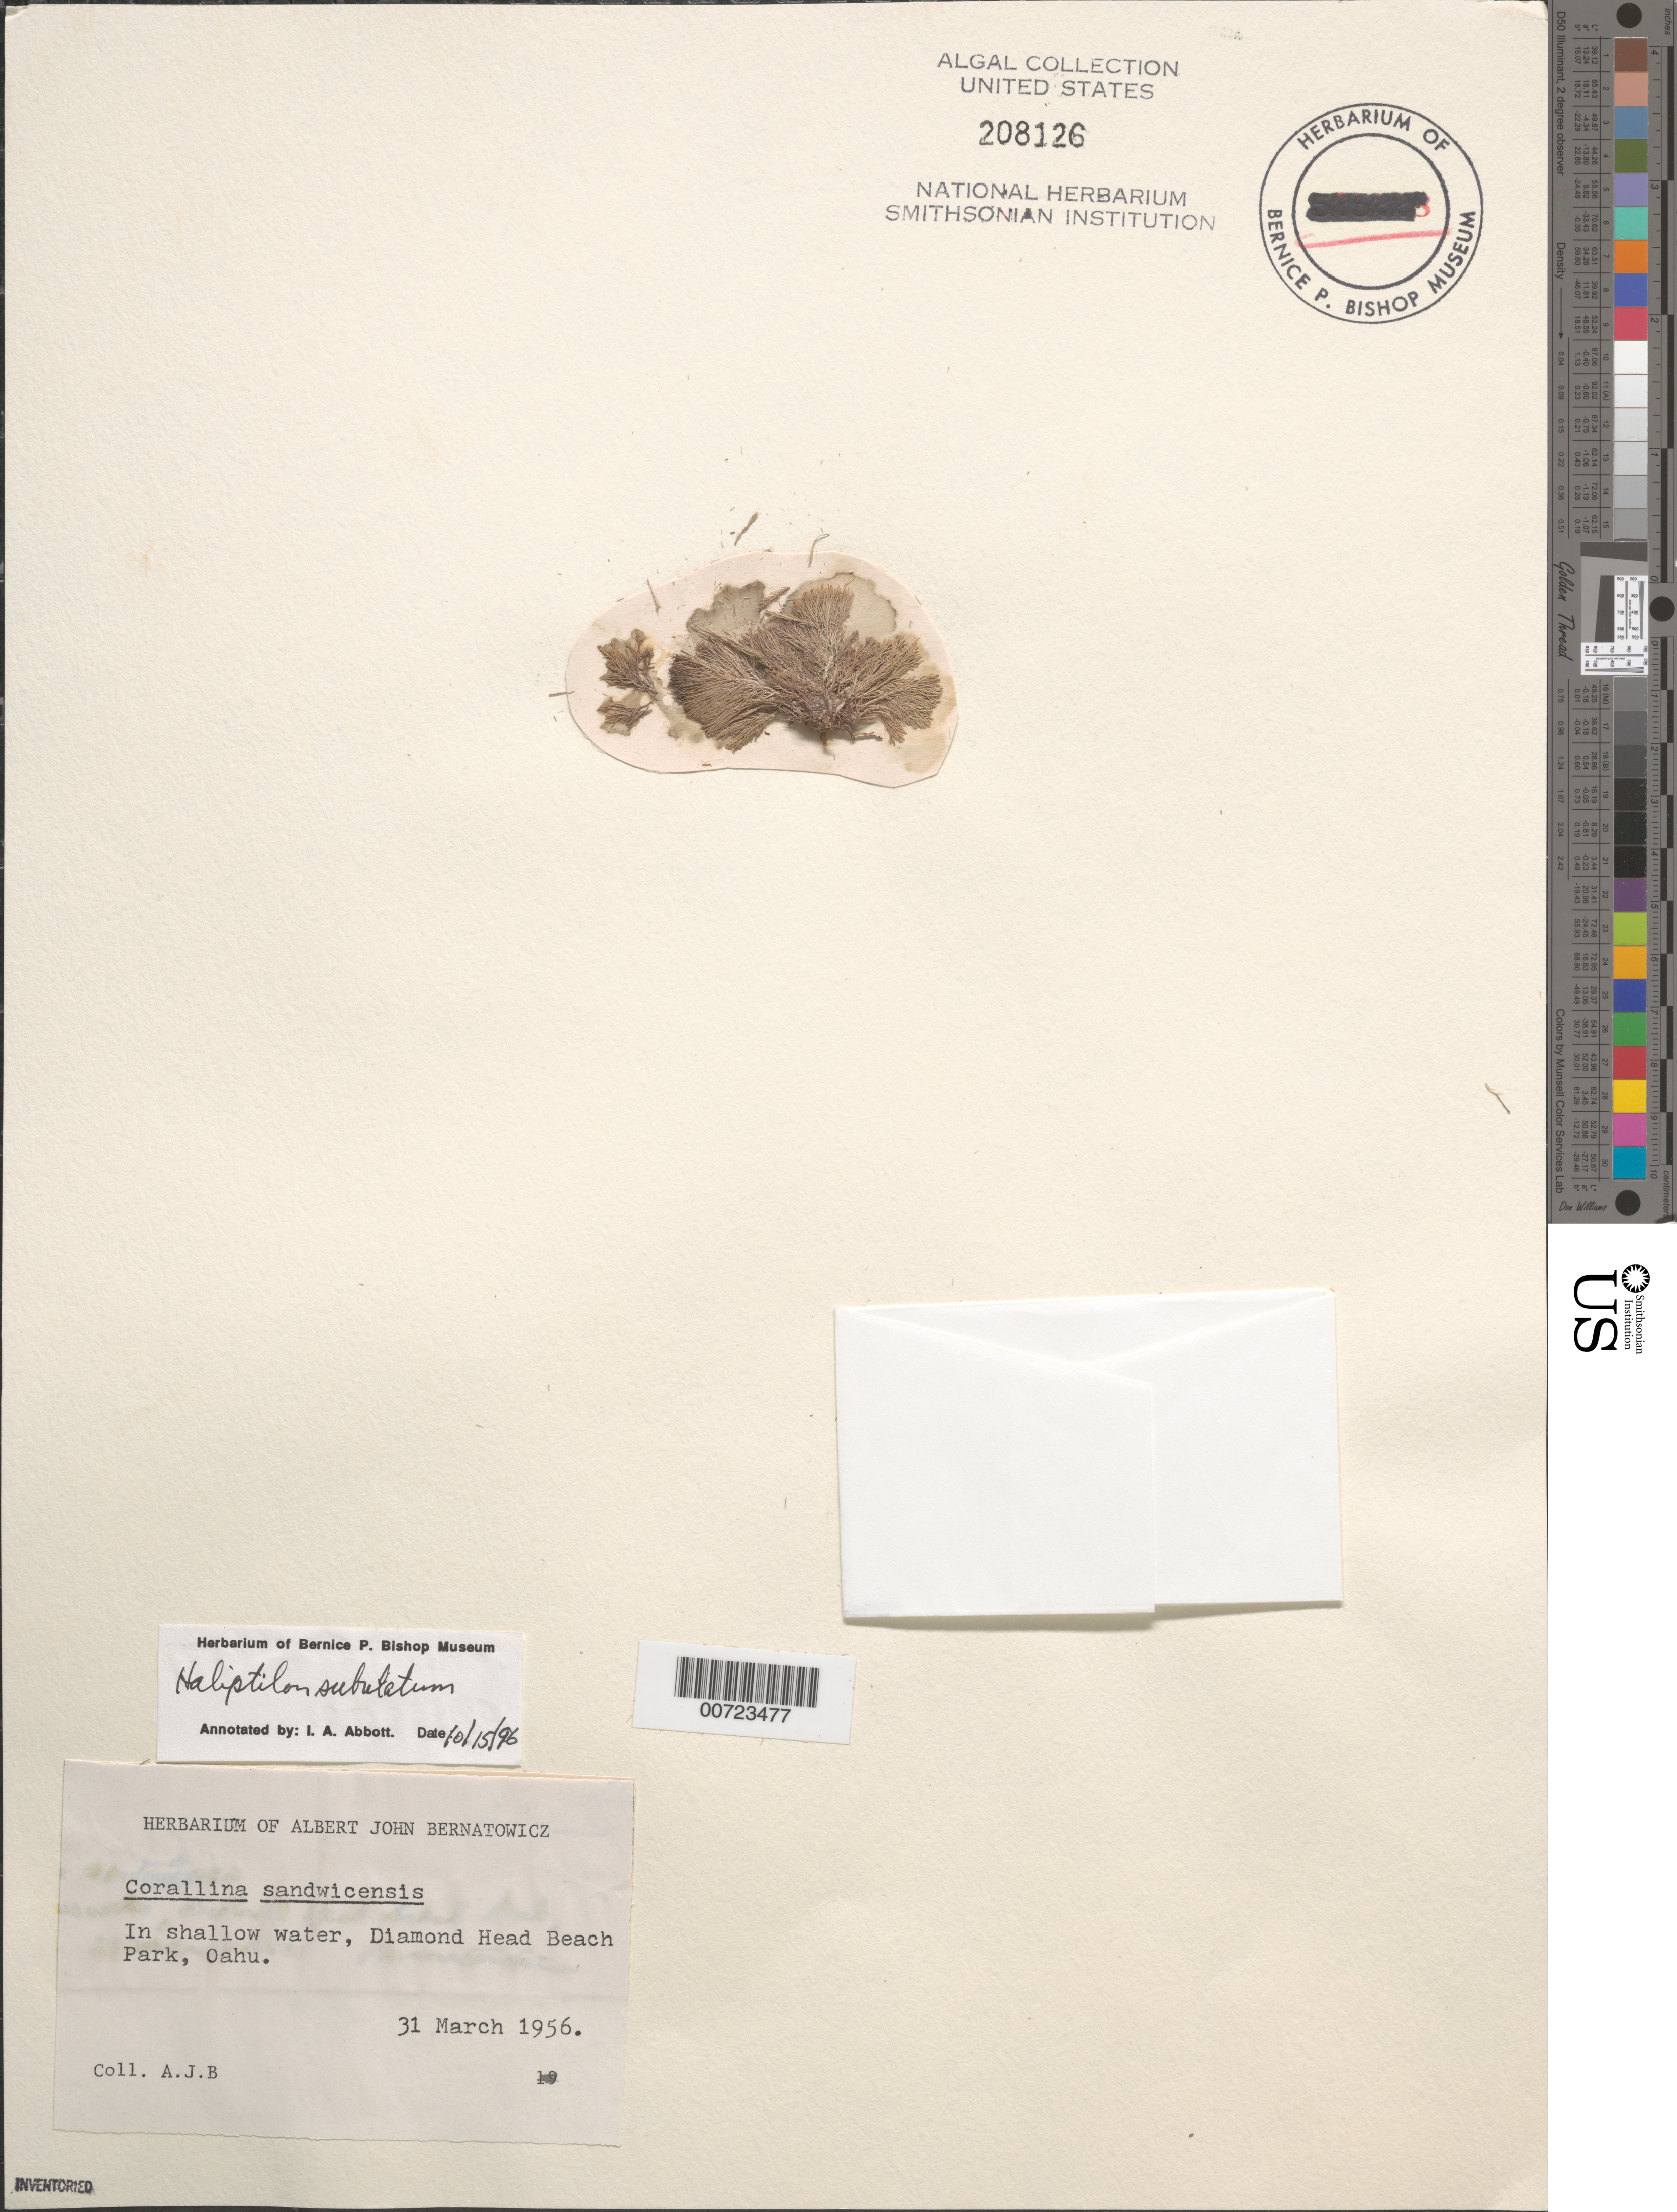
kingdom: Plantae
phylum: Rhodophyta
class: Florideophyceae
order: Corallinales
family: Corallinaceae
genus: Jania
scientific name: Jania subulata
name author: (Ellis & Sol.) Sond.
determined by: Algae name updating Project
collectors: A. Bernatowicz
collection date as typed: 31 Mar 1956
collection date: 1956-03-31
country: United States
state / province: Hawaii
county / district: Honolulu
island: Oahu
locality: Diamond Head Beach Park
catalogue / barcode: US 208126